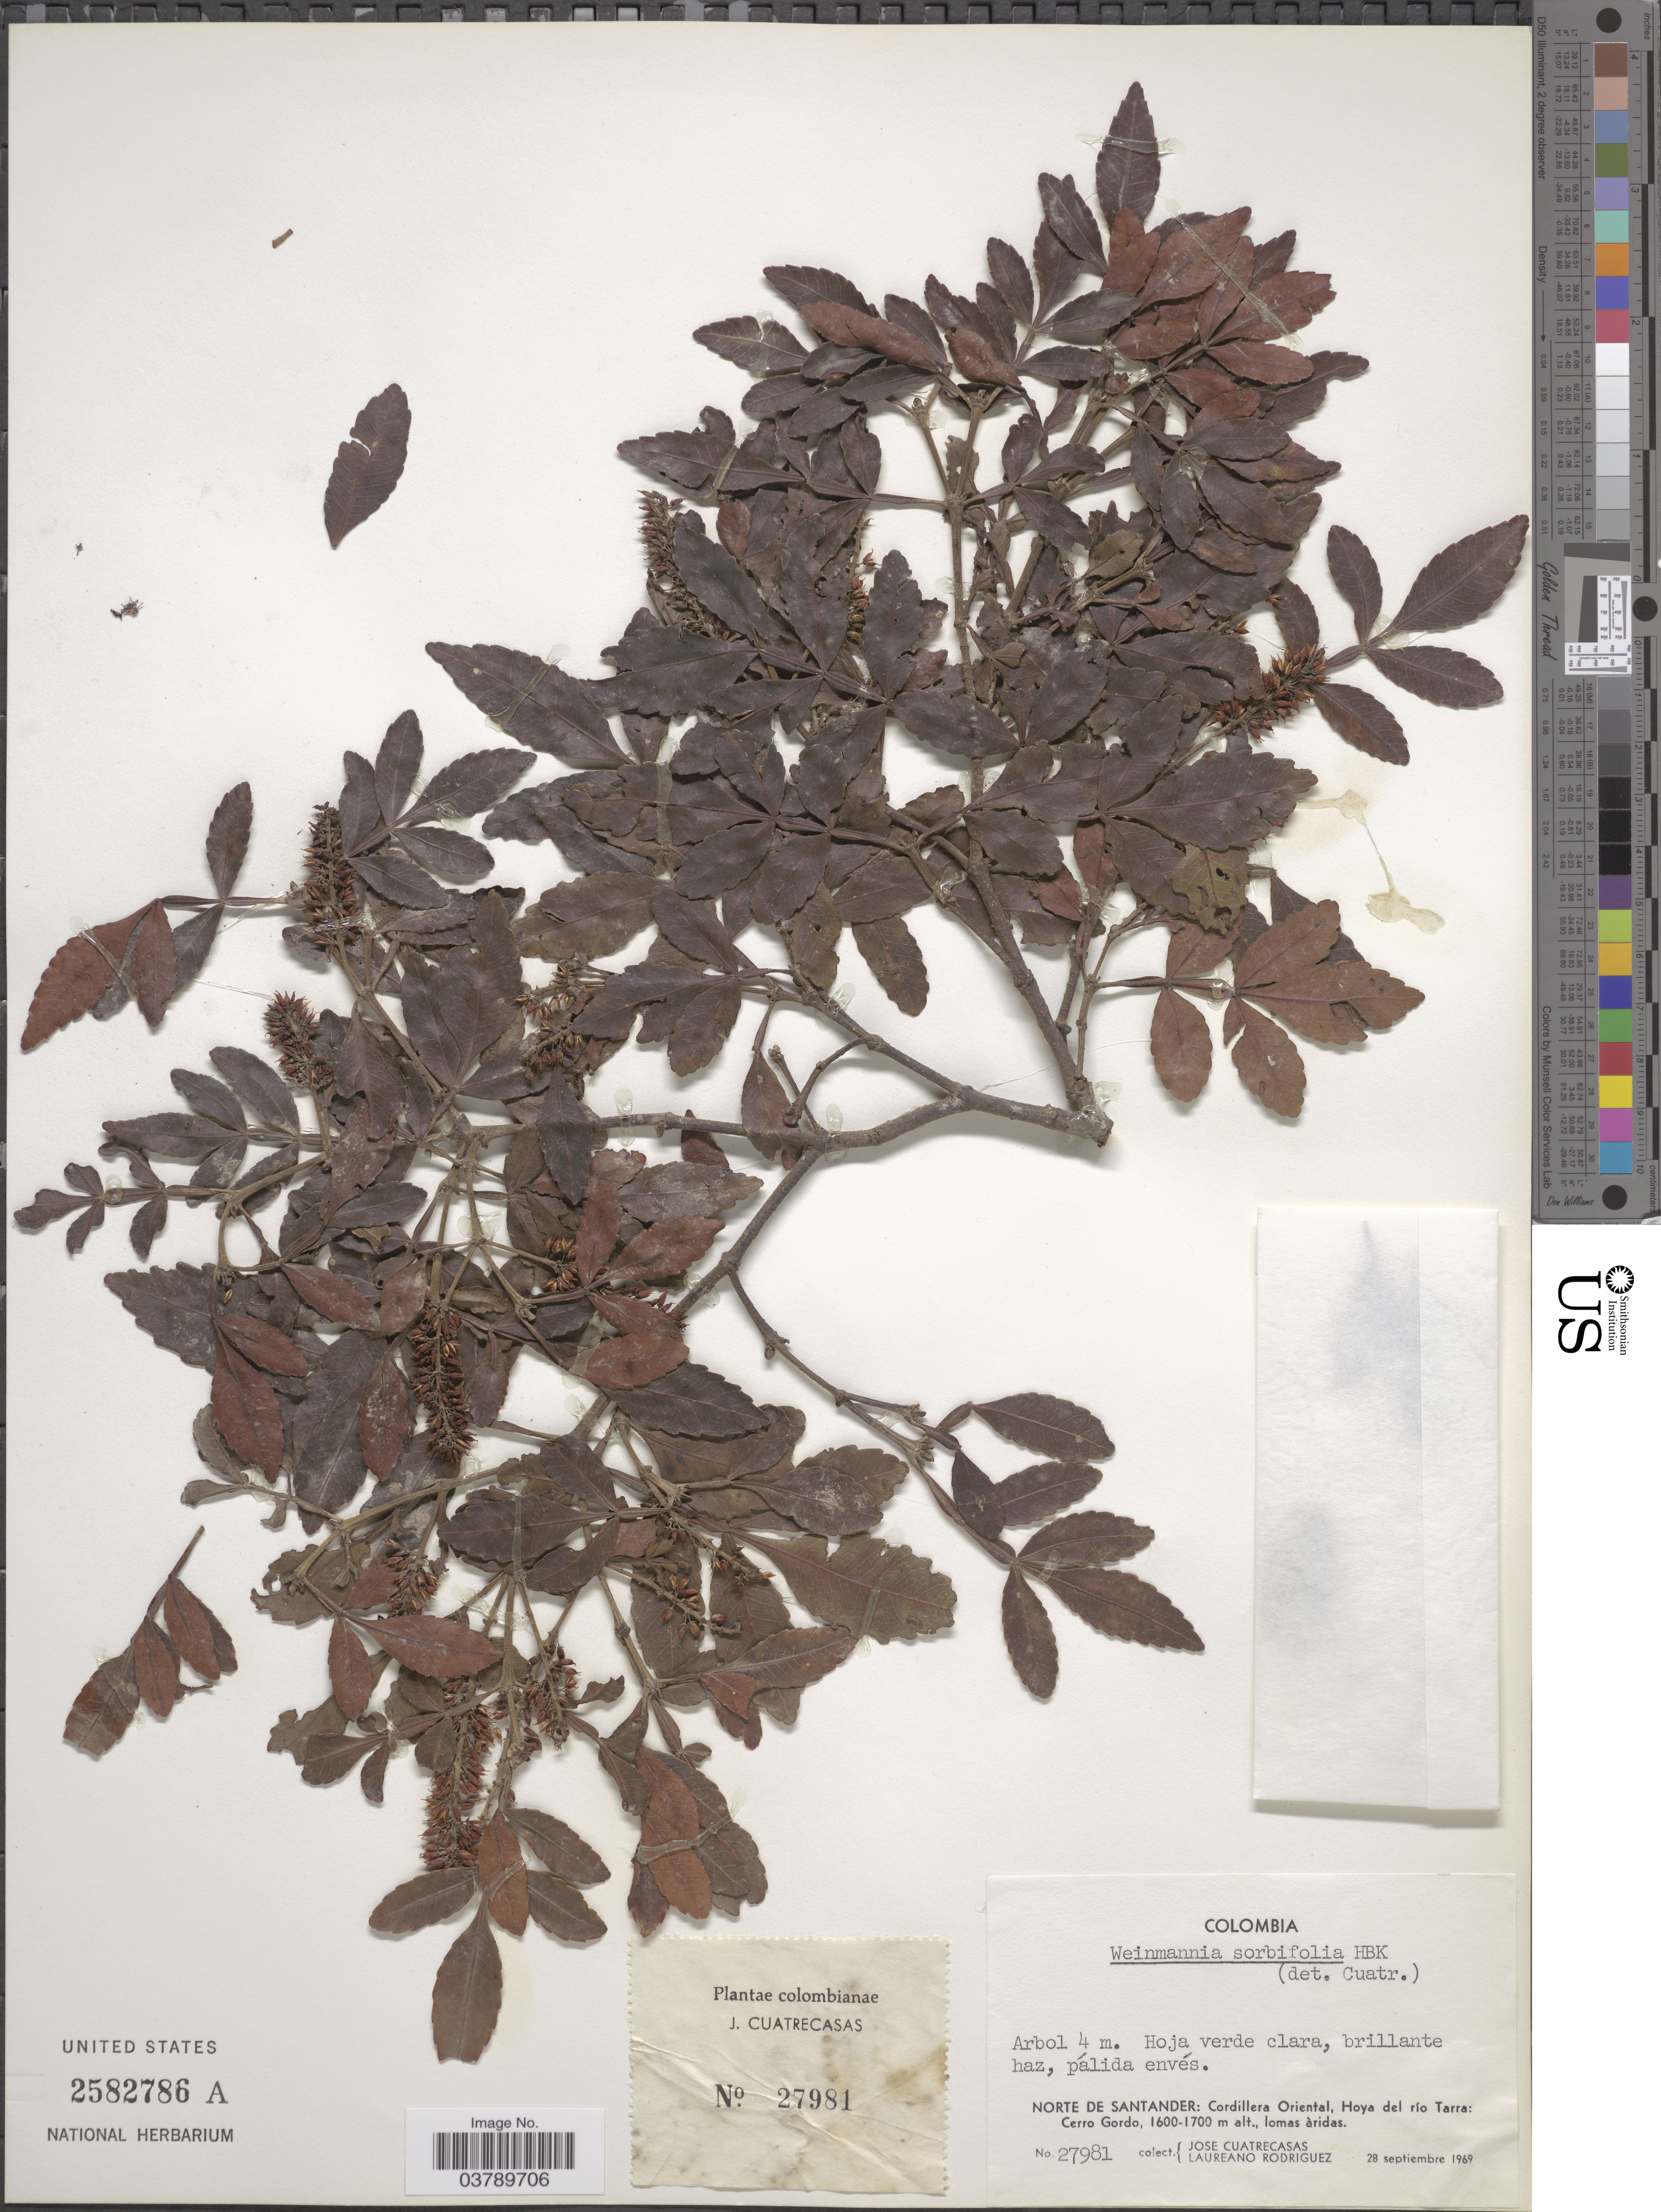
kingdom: Plantae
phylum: Tracheophyta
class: Magnoliopsida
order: Oxalidales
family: Cunoniaceae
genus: Weinmannia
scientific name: Weinmannia sorbifolia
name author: Kunth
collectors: J. Cuatrecasas & L. Rodriguez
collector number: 27981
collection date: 1969-09-28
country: Colombia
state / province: Norte de Santander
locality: Cordillera Oriental, Hoya del río Tarra: Cerro Gordo.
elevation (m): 1600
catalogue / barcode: US 2582786A